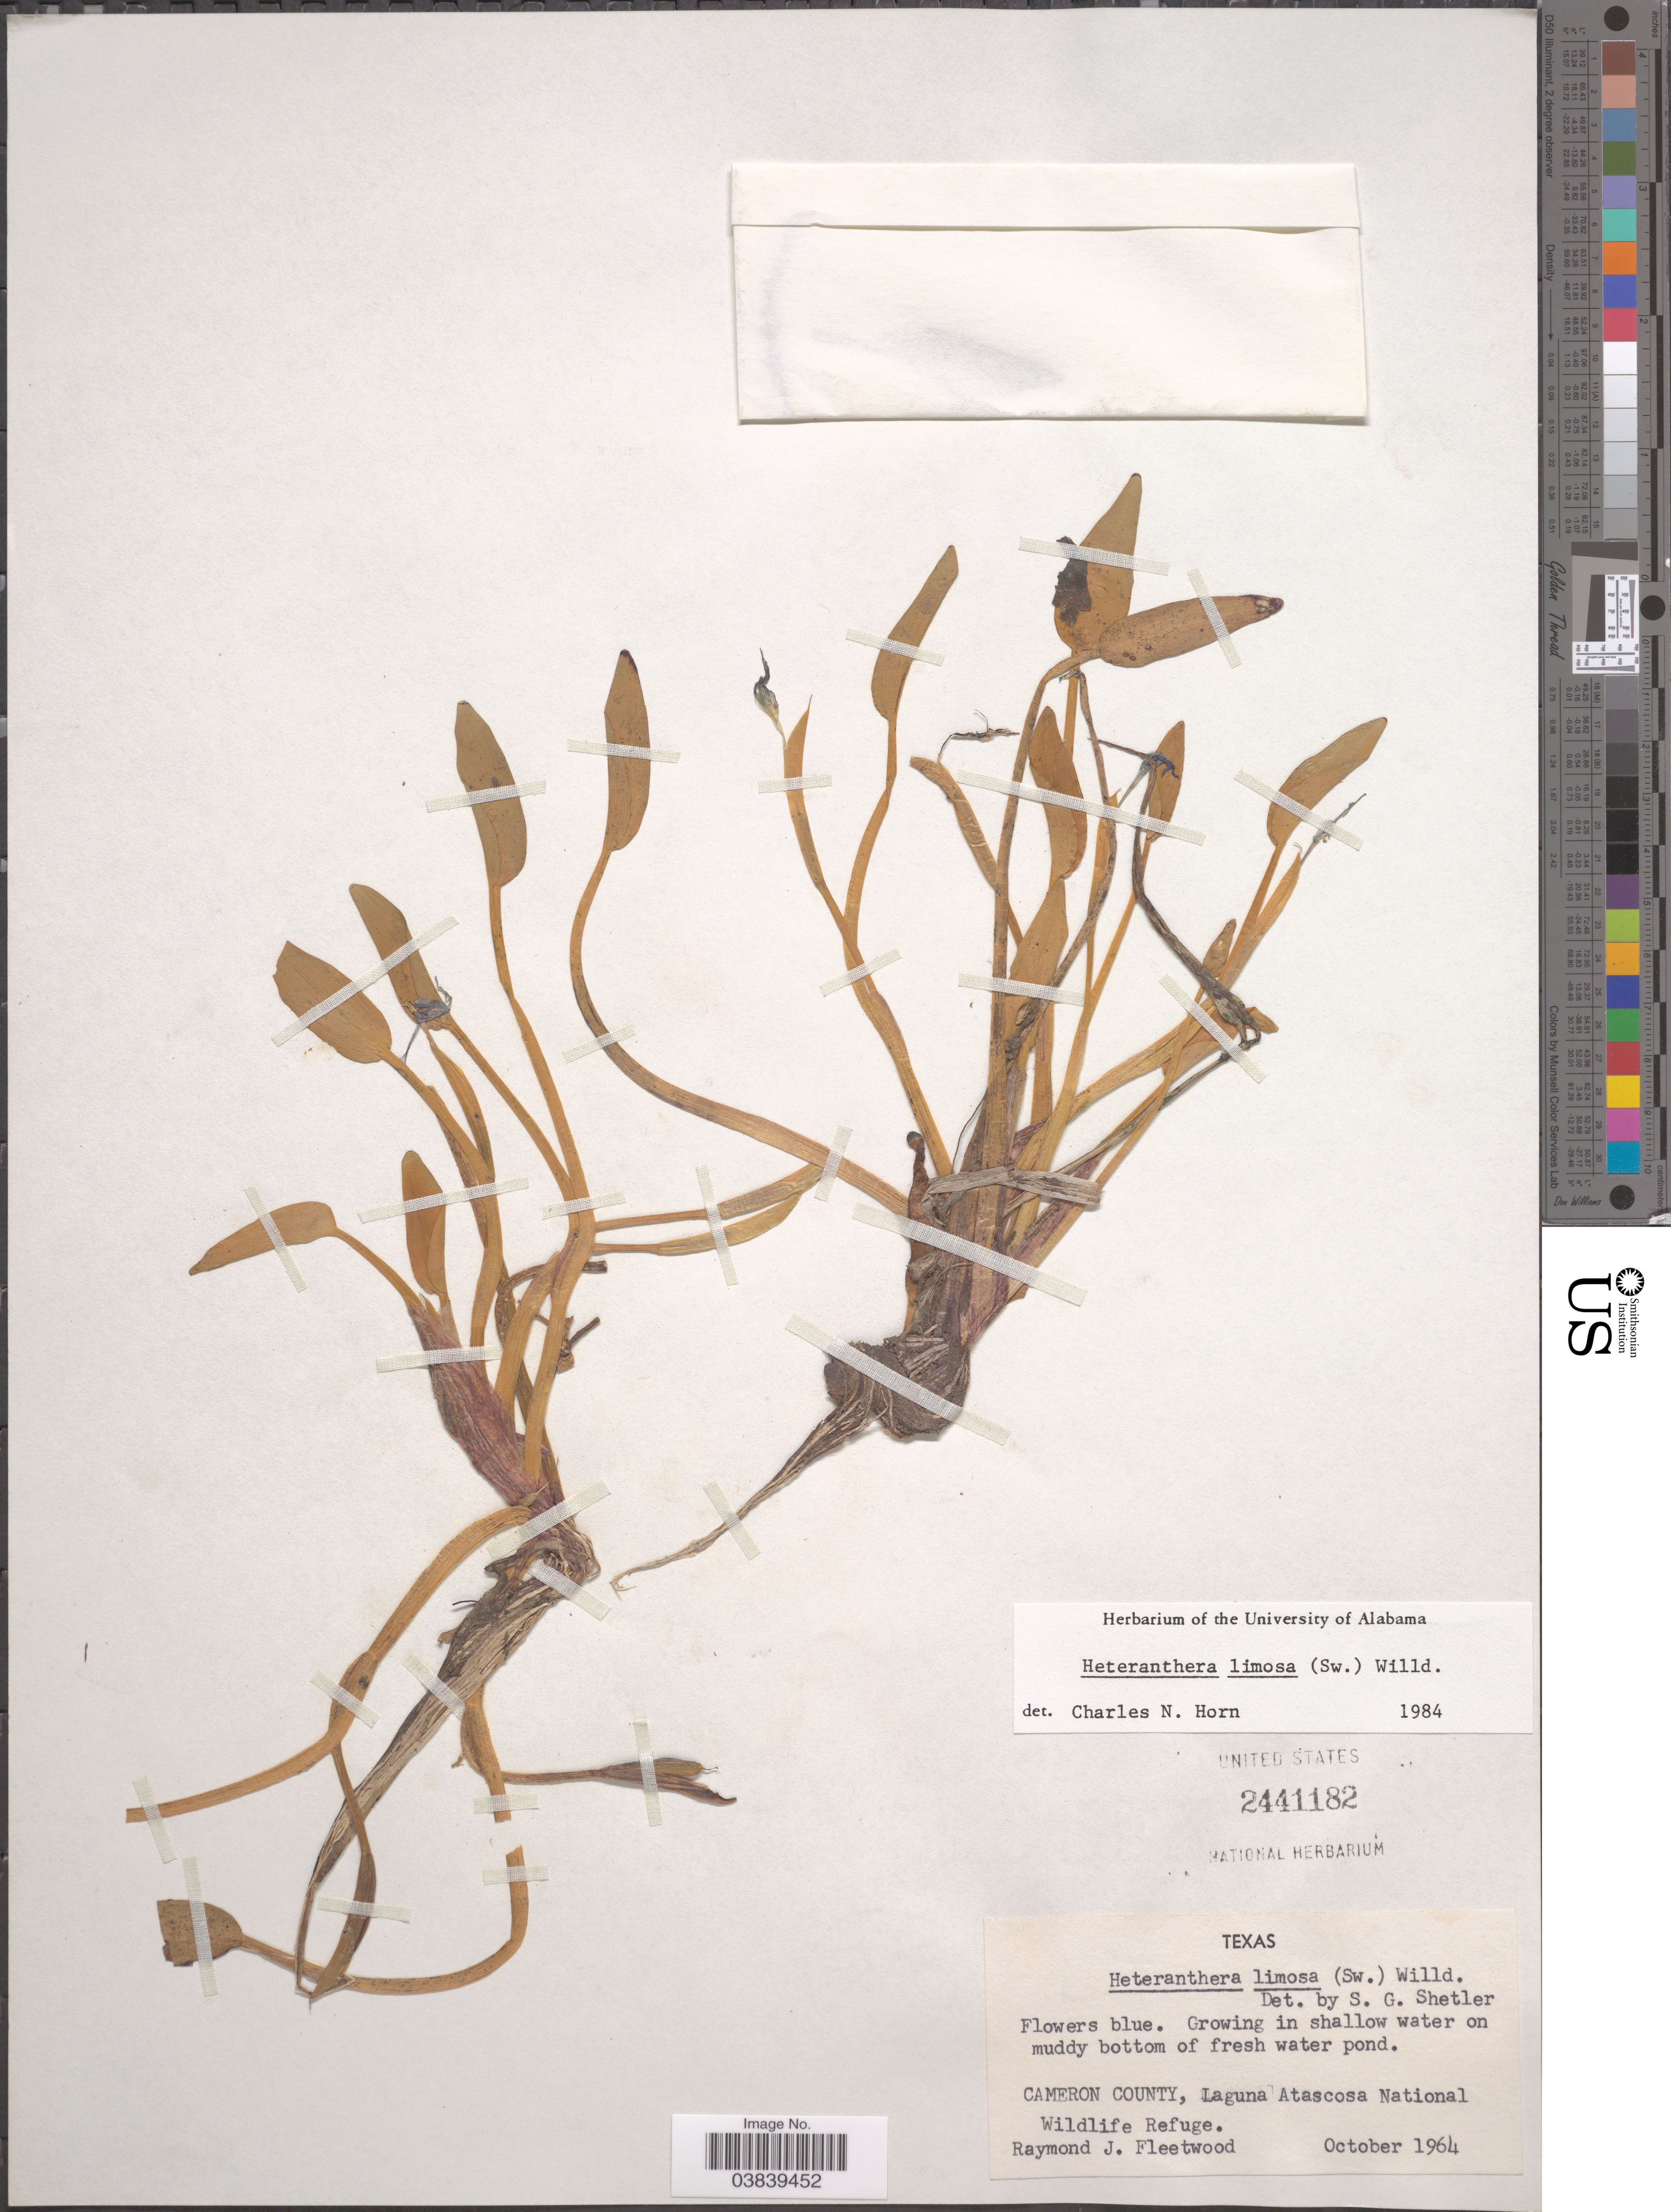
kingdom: Plantae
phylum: Tracheophyta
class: Liliopsida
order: Commelinales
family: Pontederiaceae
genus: Heteranthera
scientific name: Heteranthera limosa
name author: (Sw.) Willd.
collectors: R. J. Fleetwood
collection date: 1964-10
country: United States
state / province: Texas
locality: Cameron County, Laguna Atascosa National Wildlife Refuge.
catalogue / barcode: US 2441182